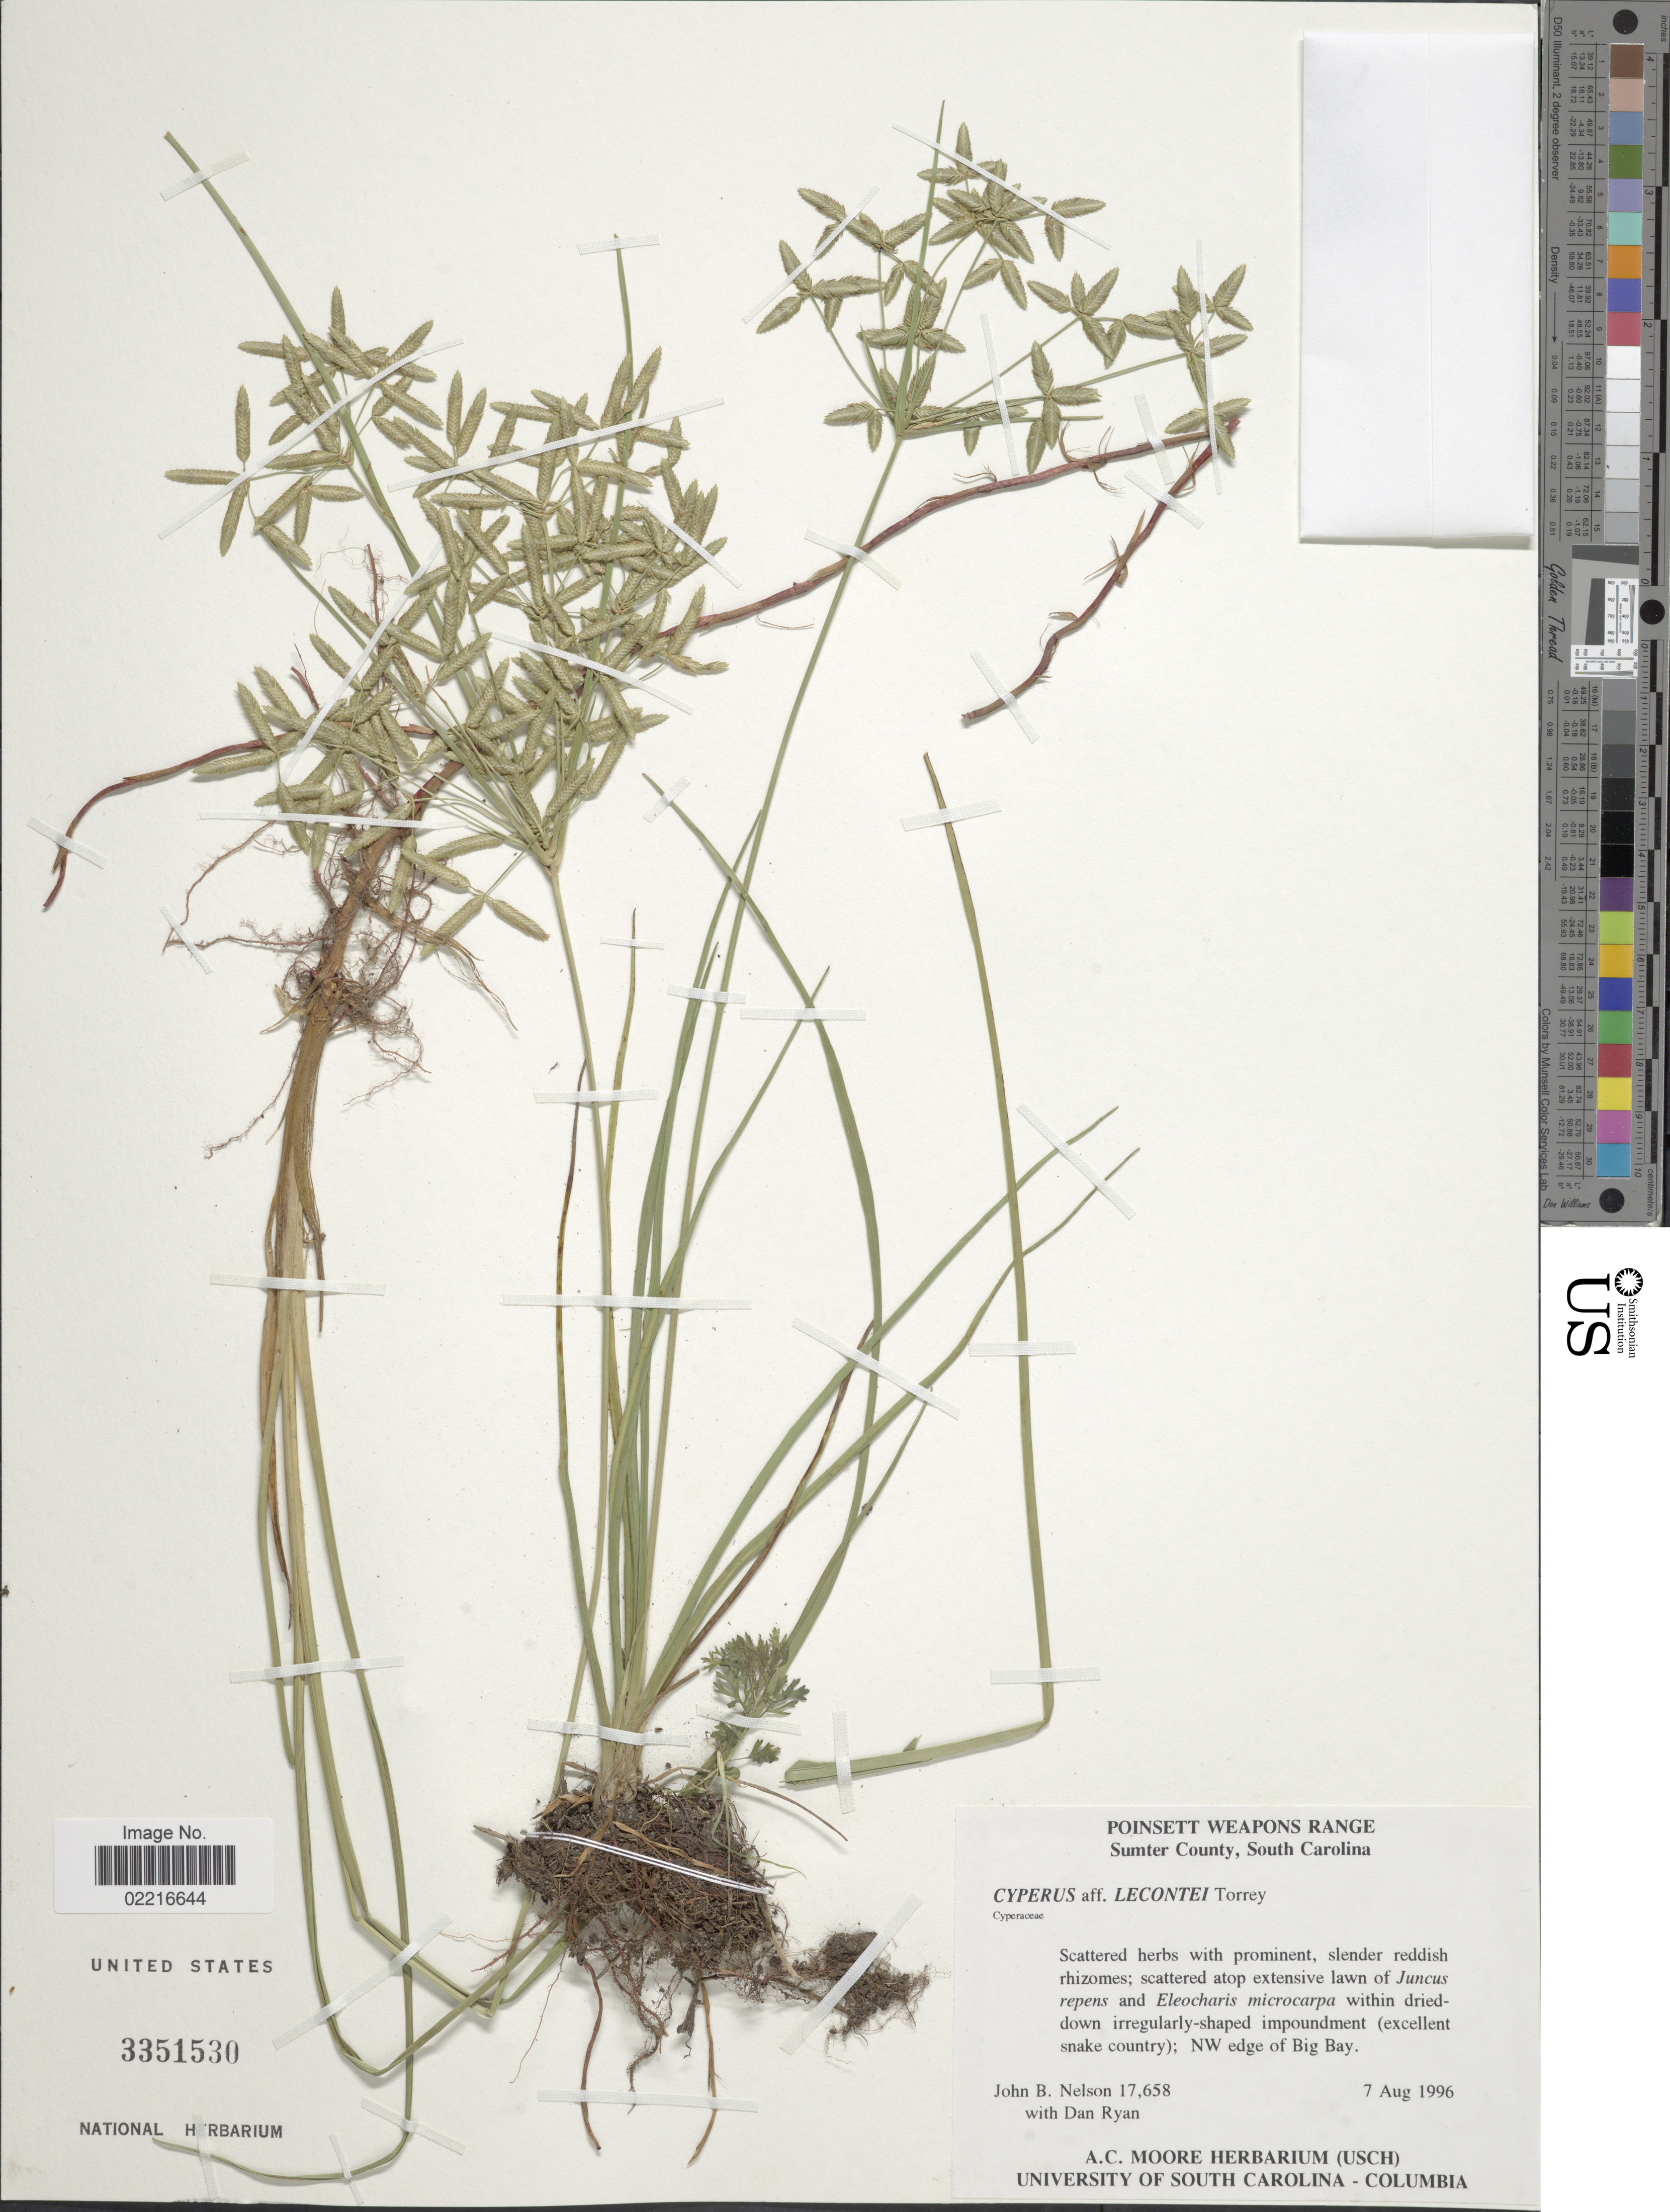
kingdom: Plantae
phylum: Tracheophyta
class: Liliopsida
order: Poales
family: Cyperaceae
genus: Cyperus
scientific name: Cyperus lecontei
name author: Torr. ex Steud.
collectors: J. B. Nelson & D. Ryan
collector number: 17658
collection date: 1996-08-07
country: United States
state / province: South Carolina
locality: Poinsett Weapons Range, Sumter County (exellent snake Country); NW edge of Big Bay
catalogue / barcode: US 3351530